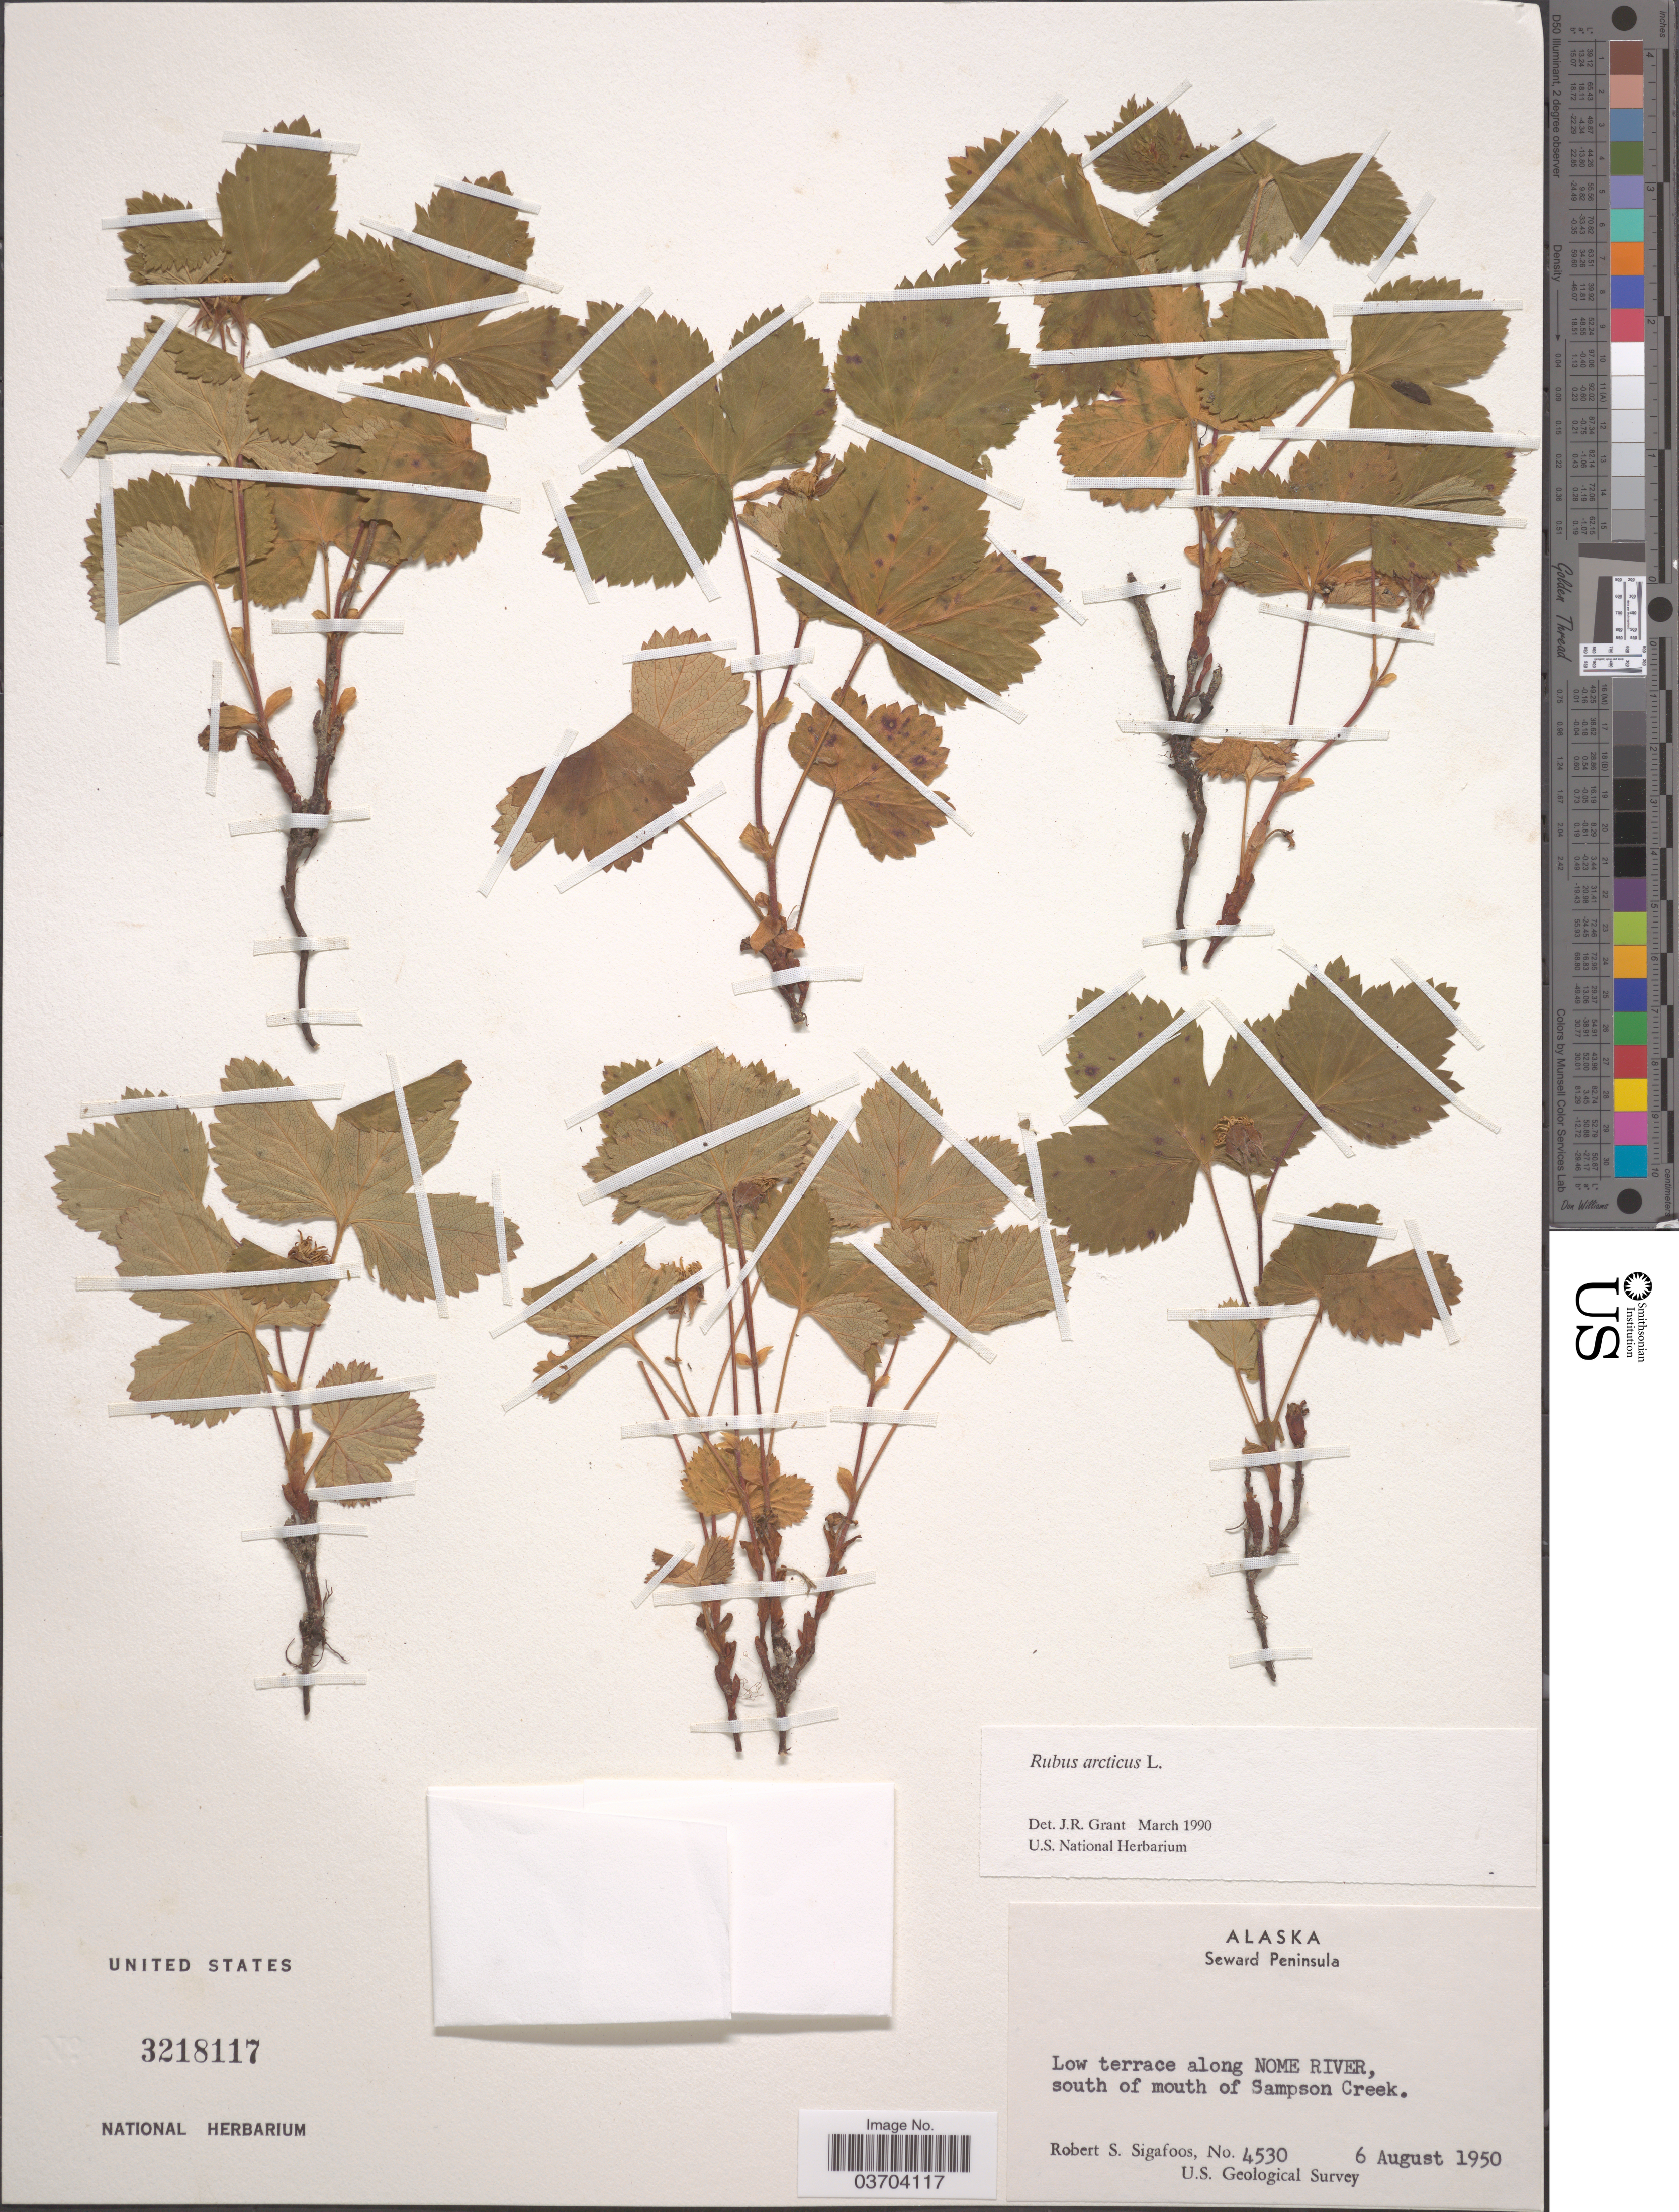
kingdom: Plantae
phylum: Tracheophyta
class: Magnoliopsida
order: Rosales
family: Rosaceae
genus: Rubus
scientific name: Rubus arcticus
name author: L.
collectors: R. Sigafoos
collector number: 4530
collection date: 1950-08-06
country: United States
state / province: Alaska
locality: Seward Peninsula. Low terrace along Nome River, south of mouth of Sampson Creek.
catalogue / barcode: US 3218117